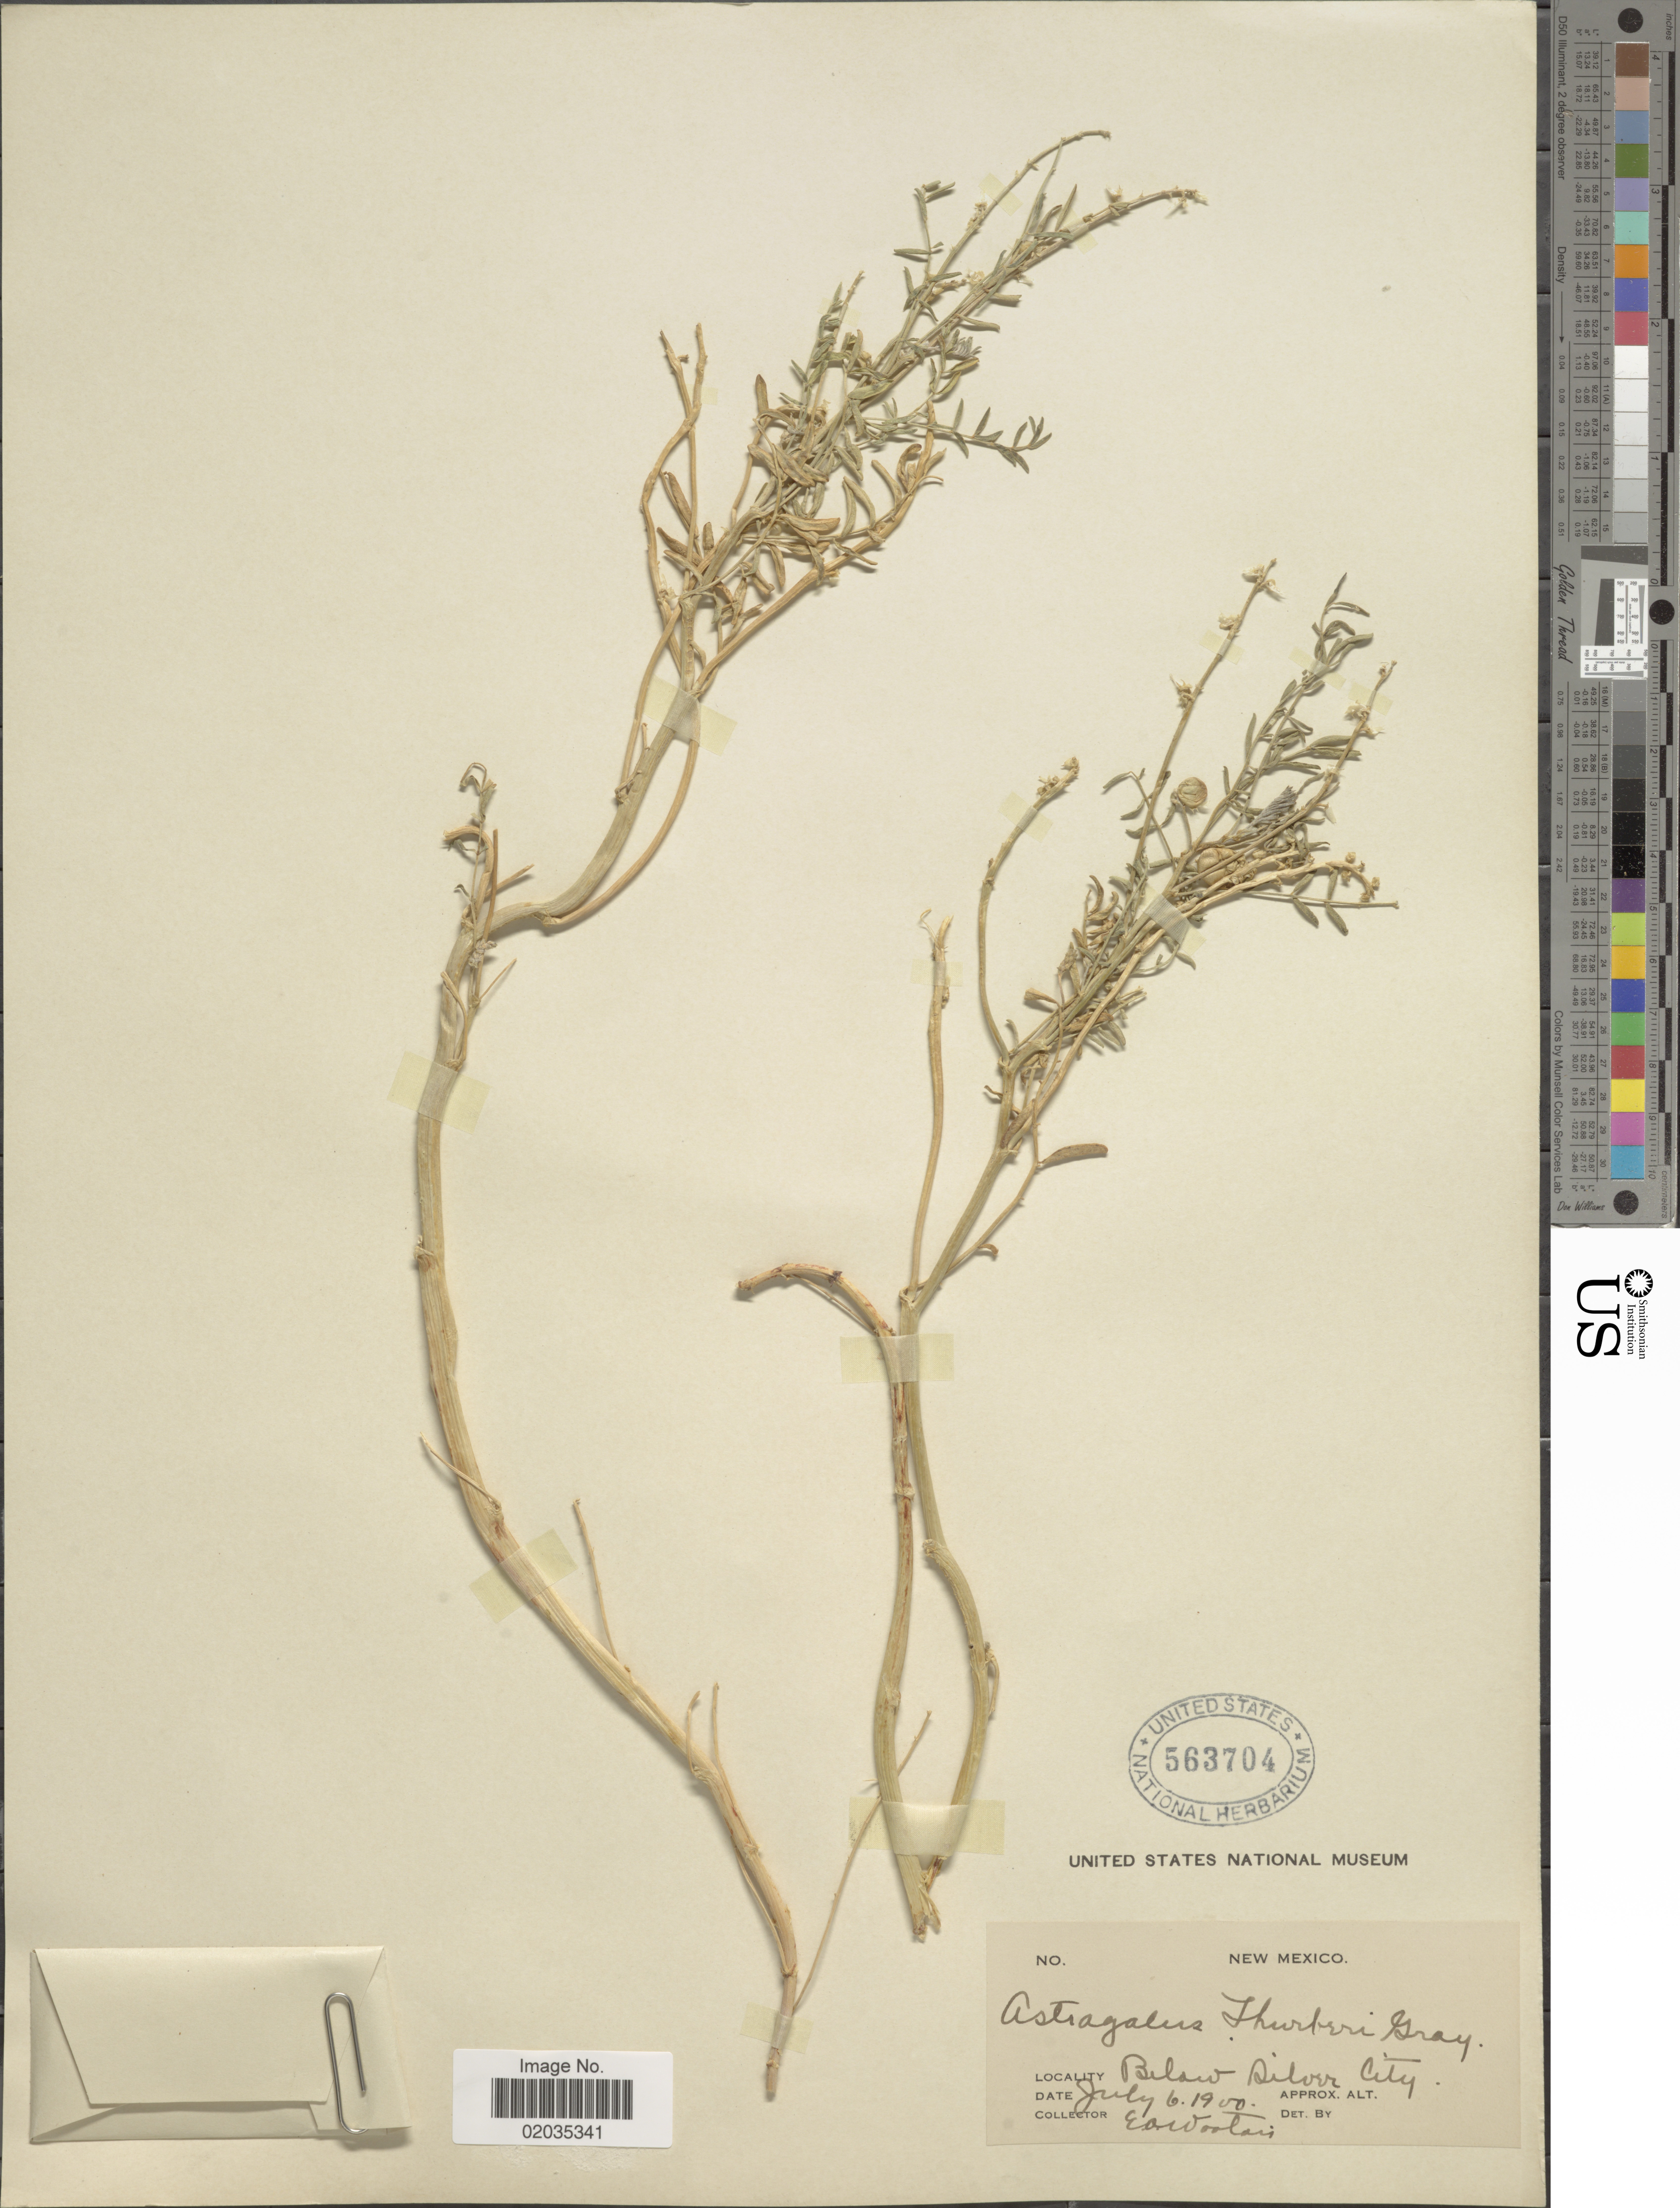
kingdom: Plantae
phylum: Tracheophyta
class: Magnoliopsida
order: Fabales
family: Fabaceae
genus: Astragalus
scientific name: Astragalus thurberi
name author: A. Gray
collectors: E. O. Wooton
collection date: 1900-07-06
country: United States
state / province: New Mexico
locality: Below Silver City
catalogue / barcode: US 563704